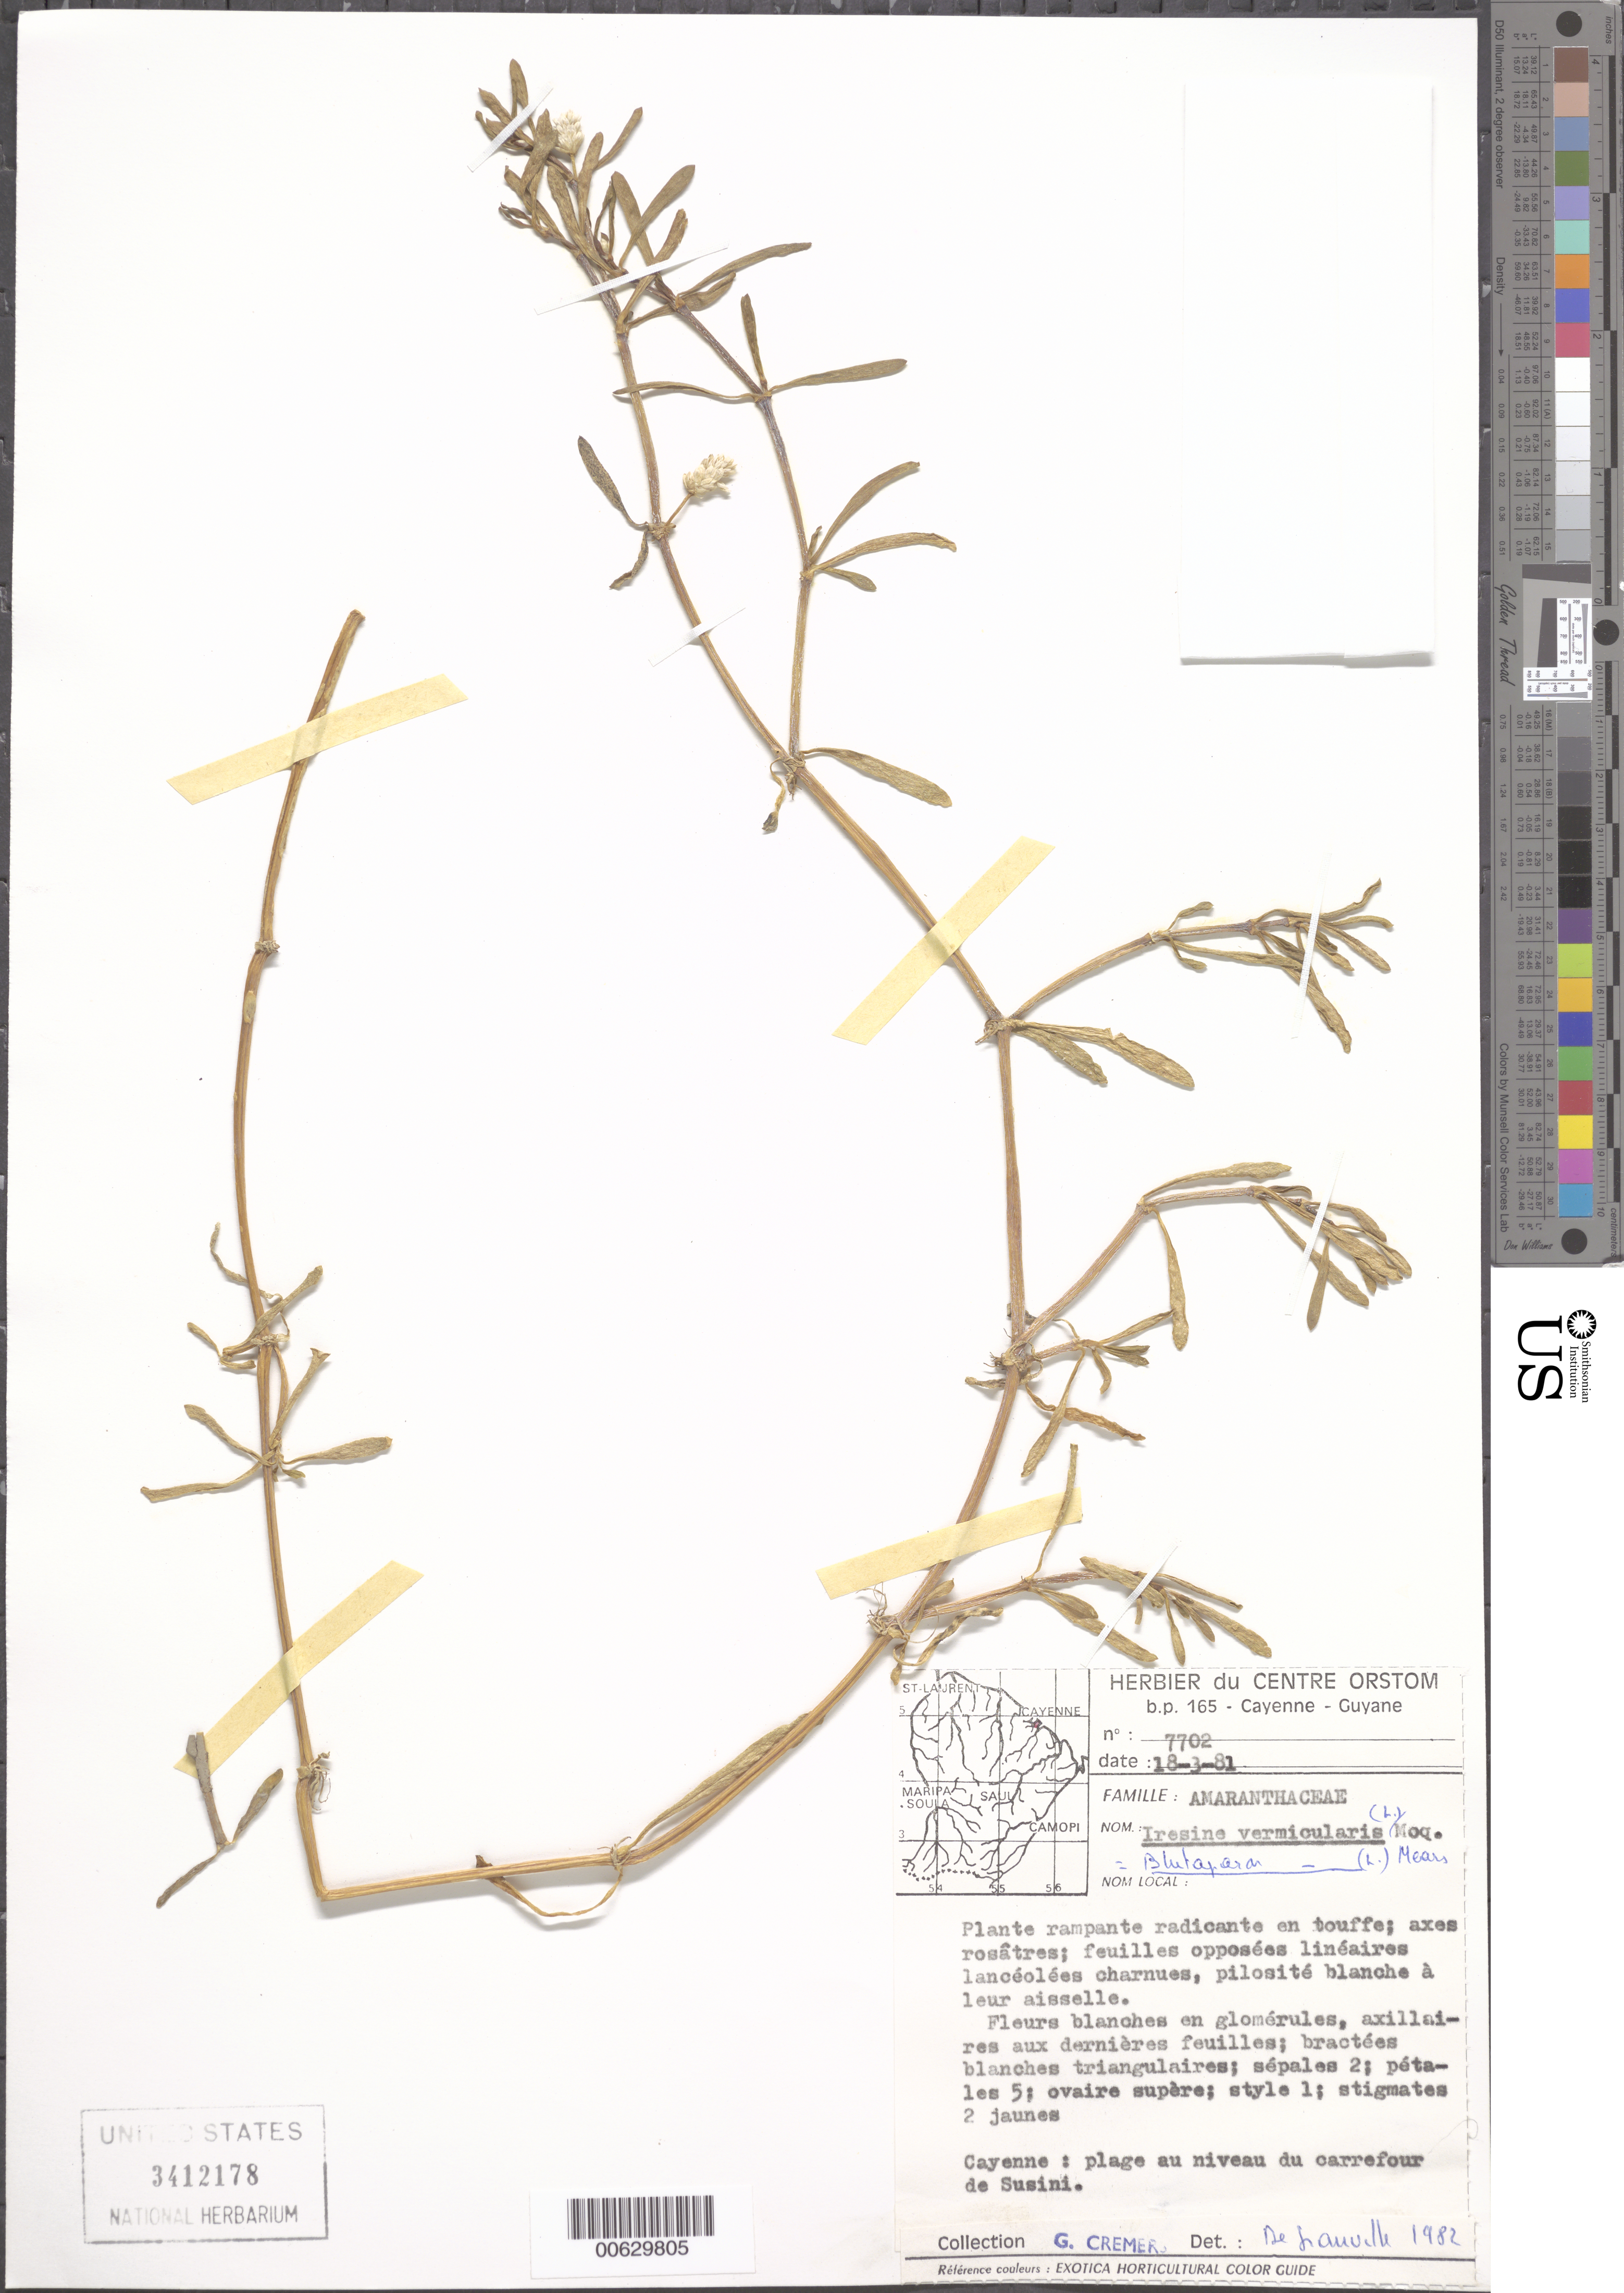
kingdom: Plantae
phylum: Tracheophyta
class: Magnoliopsida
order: Caryophyllales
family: Amaranthaceae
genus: Gomphrena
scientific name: Gomphrena vermicularis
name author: L.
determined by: Strong, Mark T., (BOT), Smithsonian Institution - National Museum of Natural History (UNITED STATES)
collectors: G. Cremers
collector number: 7702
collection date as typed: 18-Mar-82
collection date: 1982-03-18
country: French Guiana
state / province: Cayenne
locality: Cayenne, E of, road to Susini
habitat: Plage au niveau du carrefour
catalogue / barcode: US 3412178